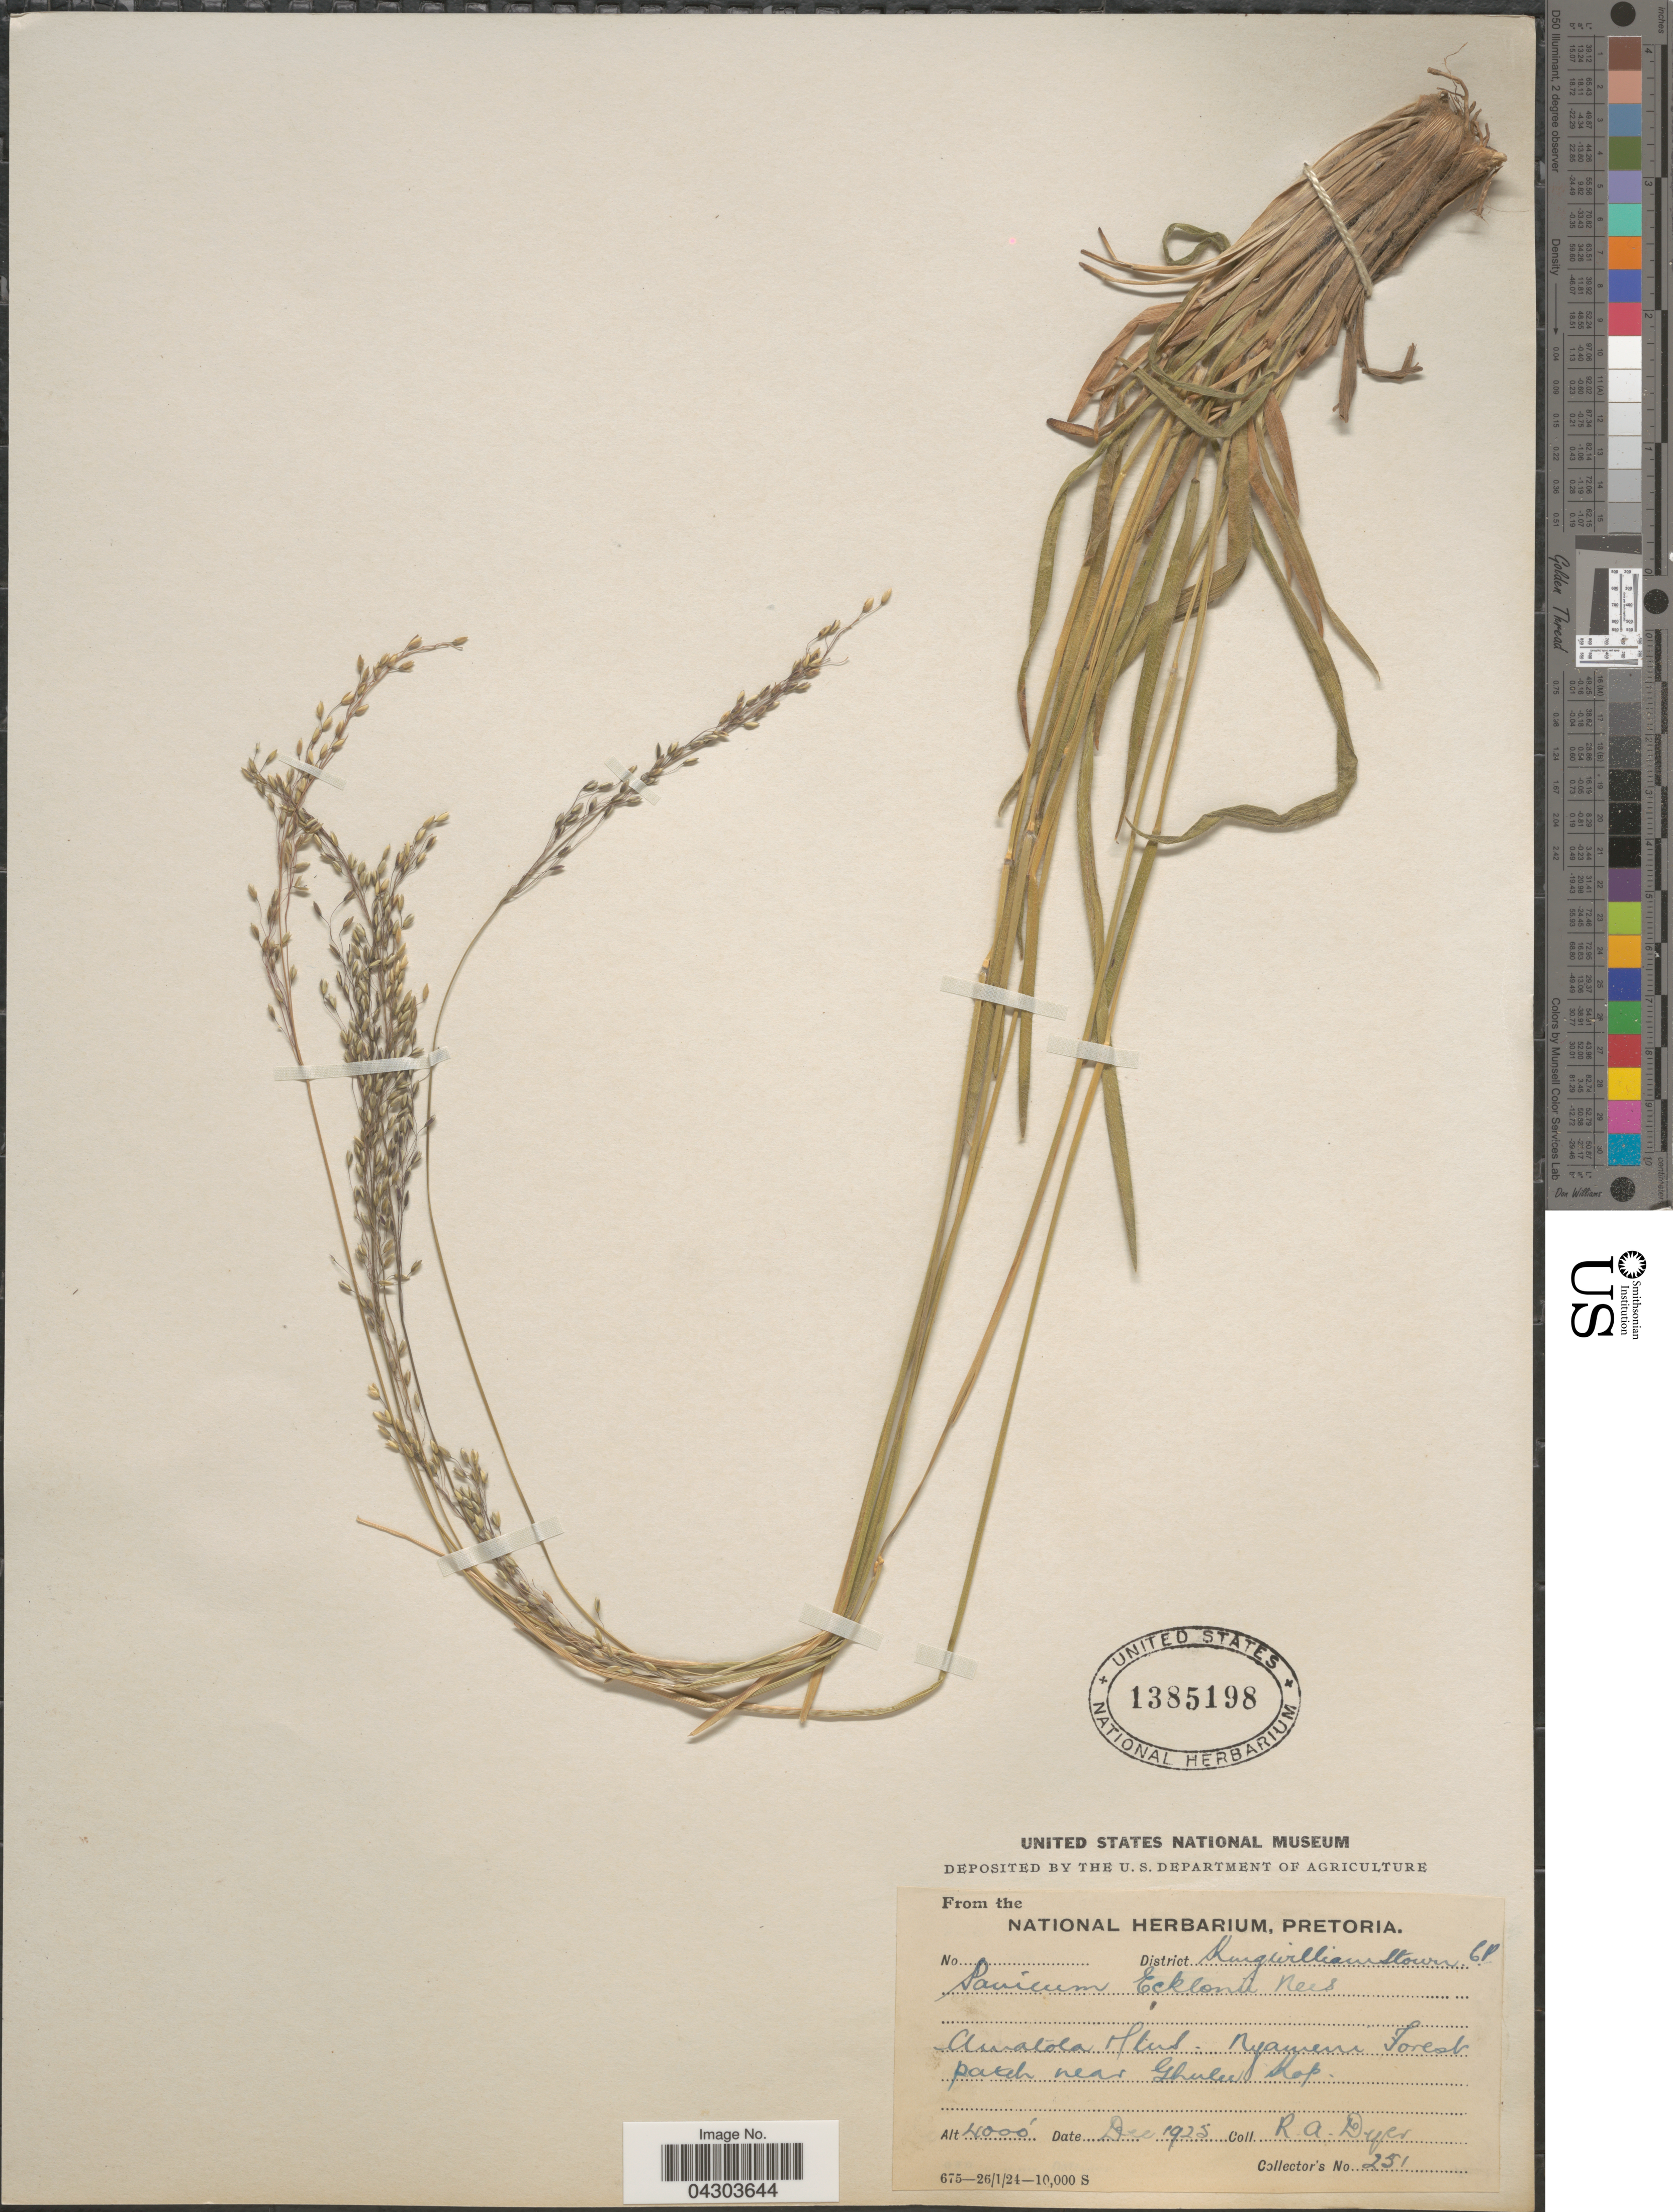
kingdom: Plantae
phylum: Tracheophyta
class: Liliopsida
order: Poales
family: Poaceae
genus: Panicum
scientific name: Panicum ecklonii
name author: Nees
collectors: R. A. Dyer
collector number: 251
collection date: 1925-12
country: South Africa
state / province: Eastern Cape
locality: District Kingwilliamstown. Amatola Mtns. Nyameni Forest patch near Ghulee Kop.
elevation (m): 1219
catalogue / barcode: US 1385198